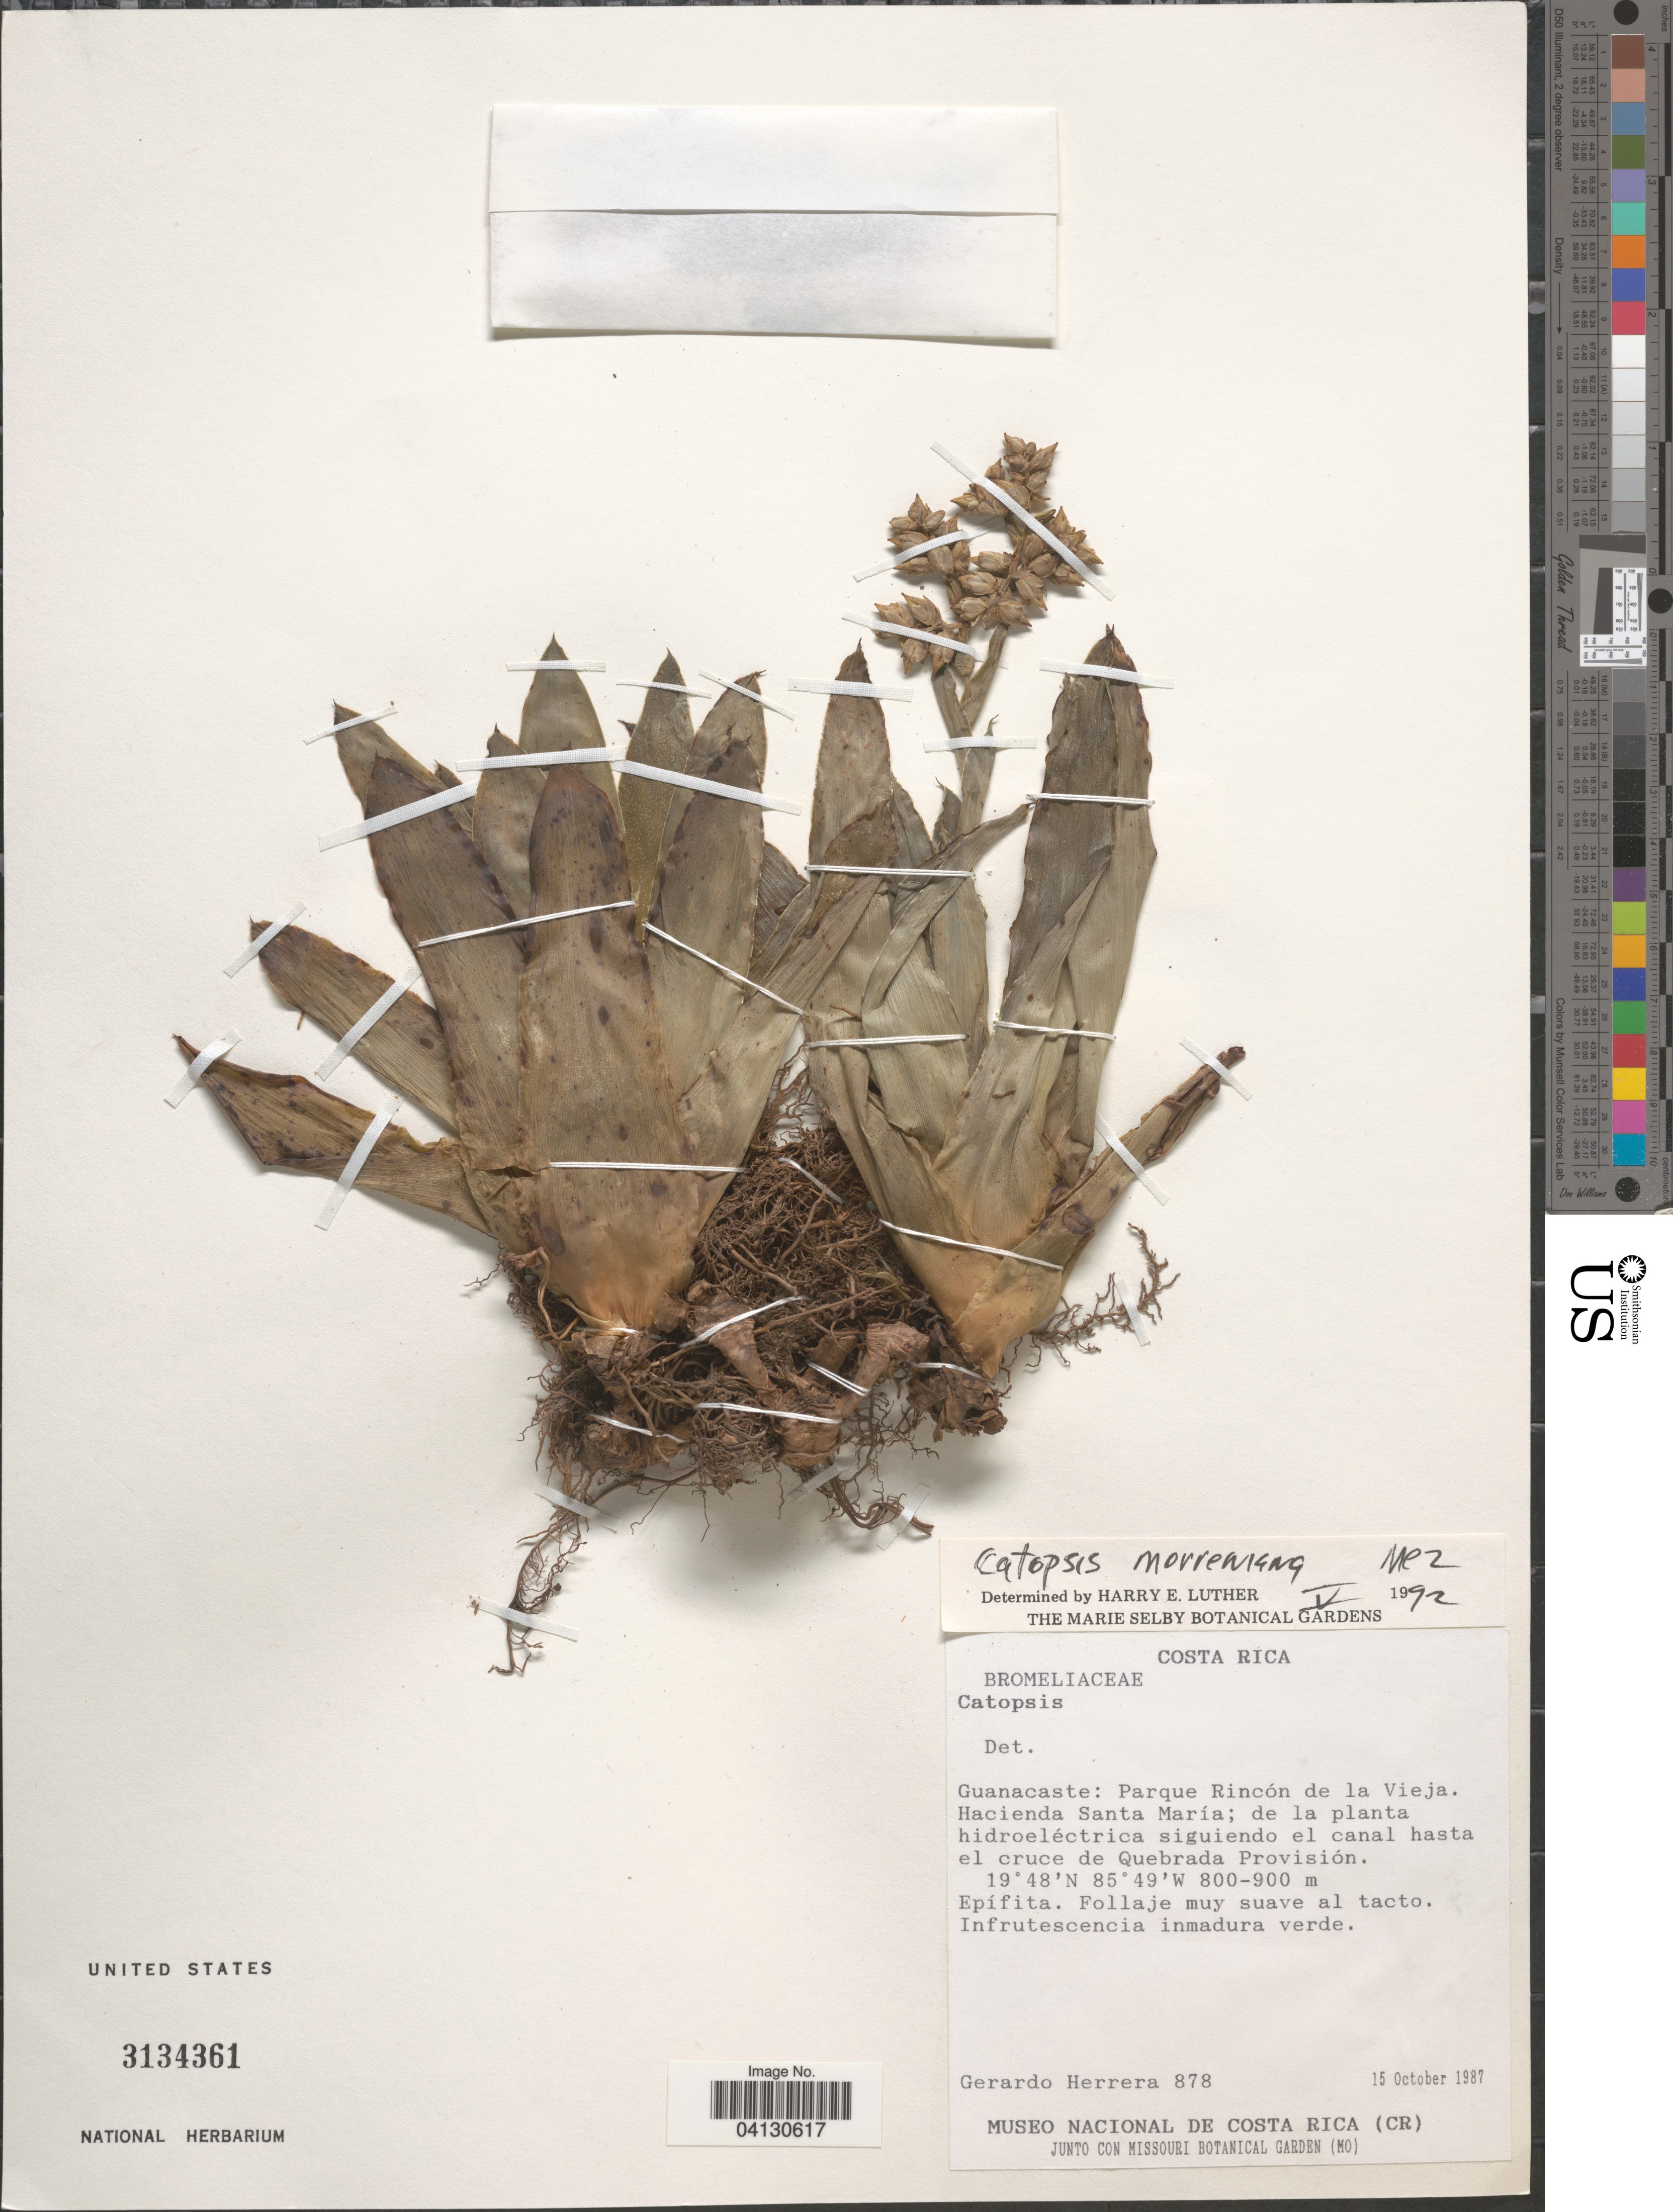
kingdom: Plantae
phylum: Tracheophyta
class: Liliopsida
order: Poales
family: Bromeliaceae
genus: Catopsis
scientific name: Catopsis morreniana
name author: Mez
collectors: G. Herrera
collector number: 878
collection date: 1987-10-15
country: Costa Rica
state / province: Guanacaste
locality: Parque Rincón de la Vieja. Hacienda Santa María; de la planta hidroeléctrica siguiendo el canal hasta el cruce de Quebrada Provisión.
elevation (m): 800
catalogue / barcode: US 3134361